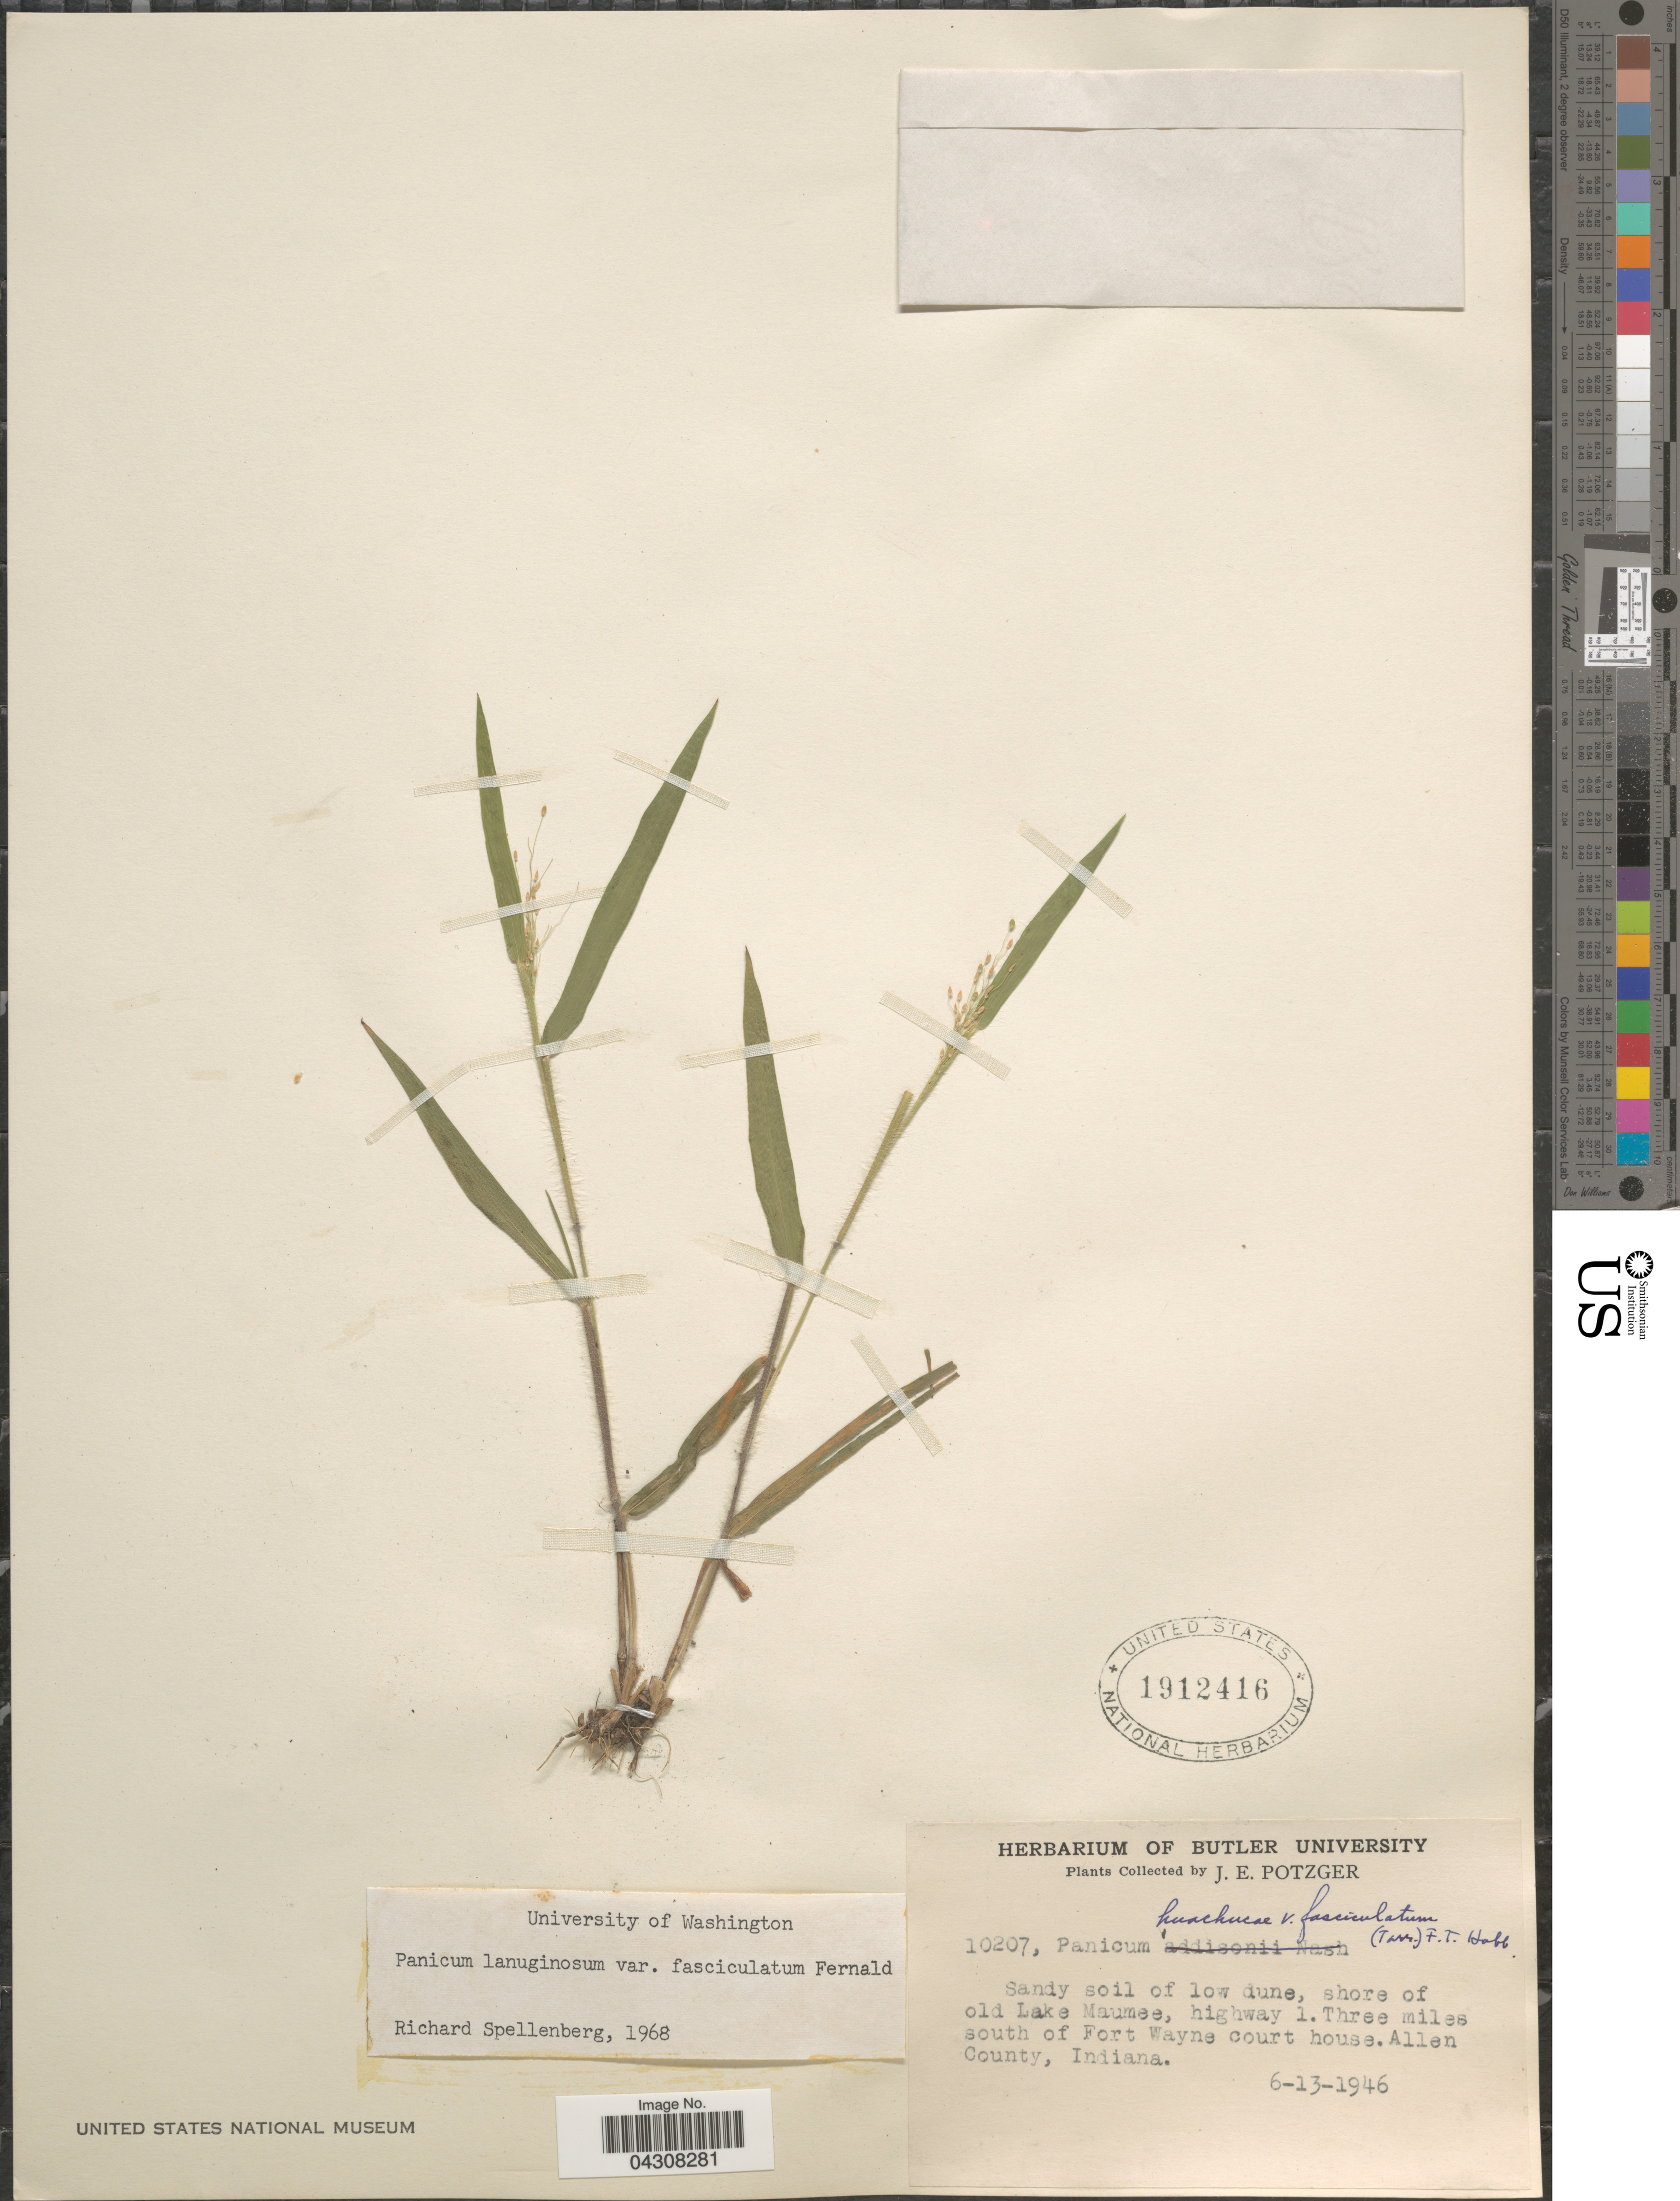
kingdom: Plantae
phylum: Tracheophyta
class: Liliopsida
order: Poales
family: Poaceae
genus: Dichanthelium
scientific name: Dichanthelium acuminatum var. acuminatum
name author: (Sw.) Gould & C.A. Clark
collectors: J. Potzger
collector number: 10207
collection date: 1946-06-13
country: United States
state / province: Indiana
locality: Sandy soil of low dune, shore of old Lake Maumee, highway 1. Three miles south of Fort Wayne court house. Allen County.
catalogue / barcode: US 1912416